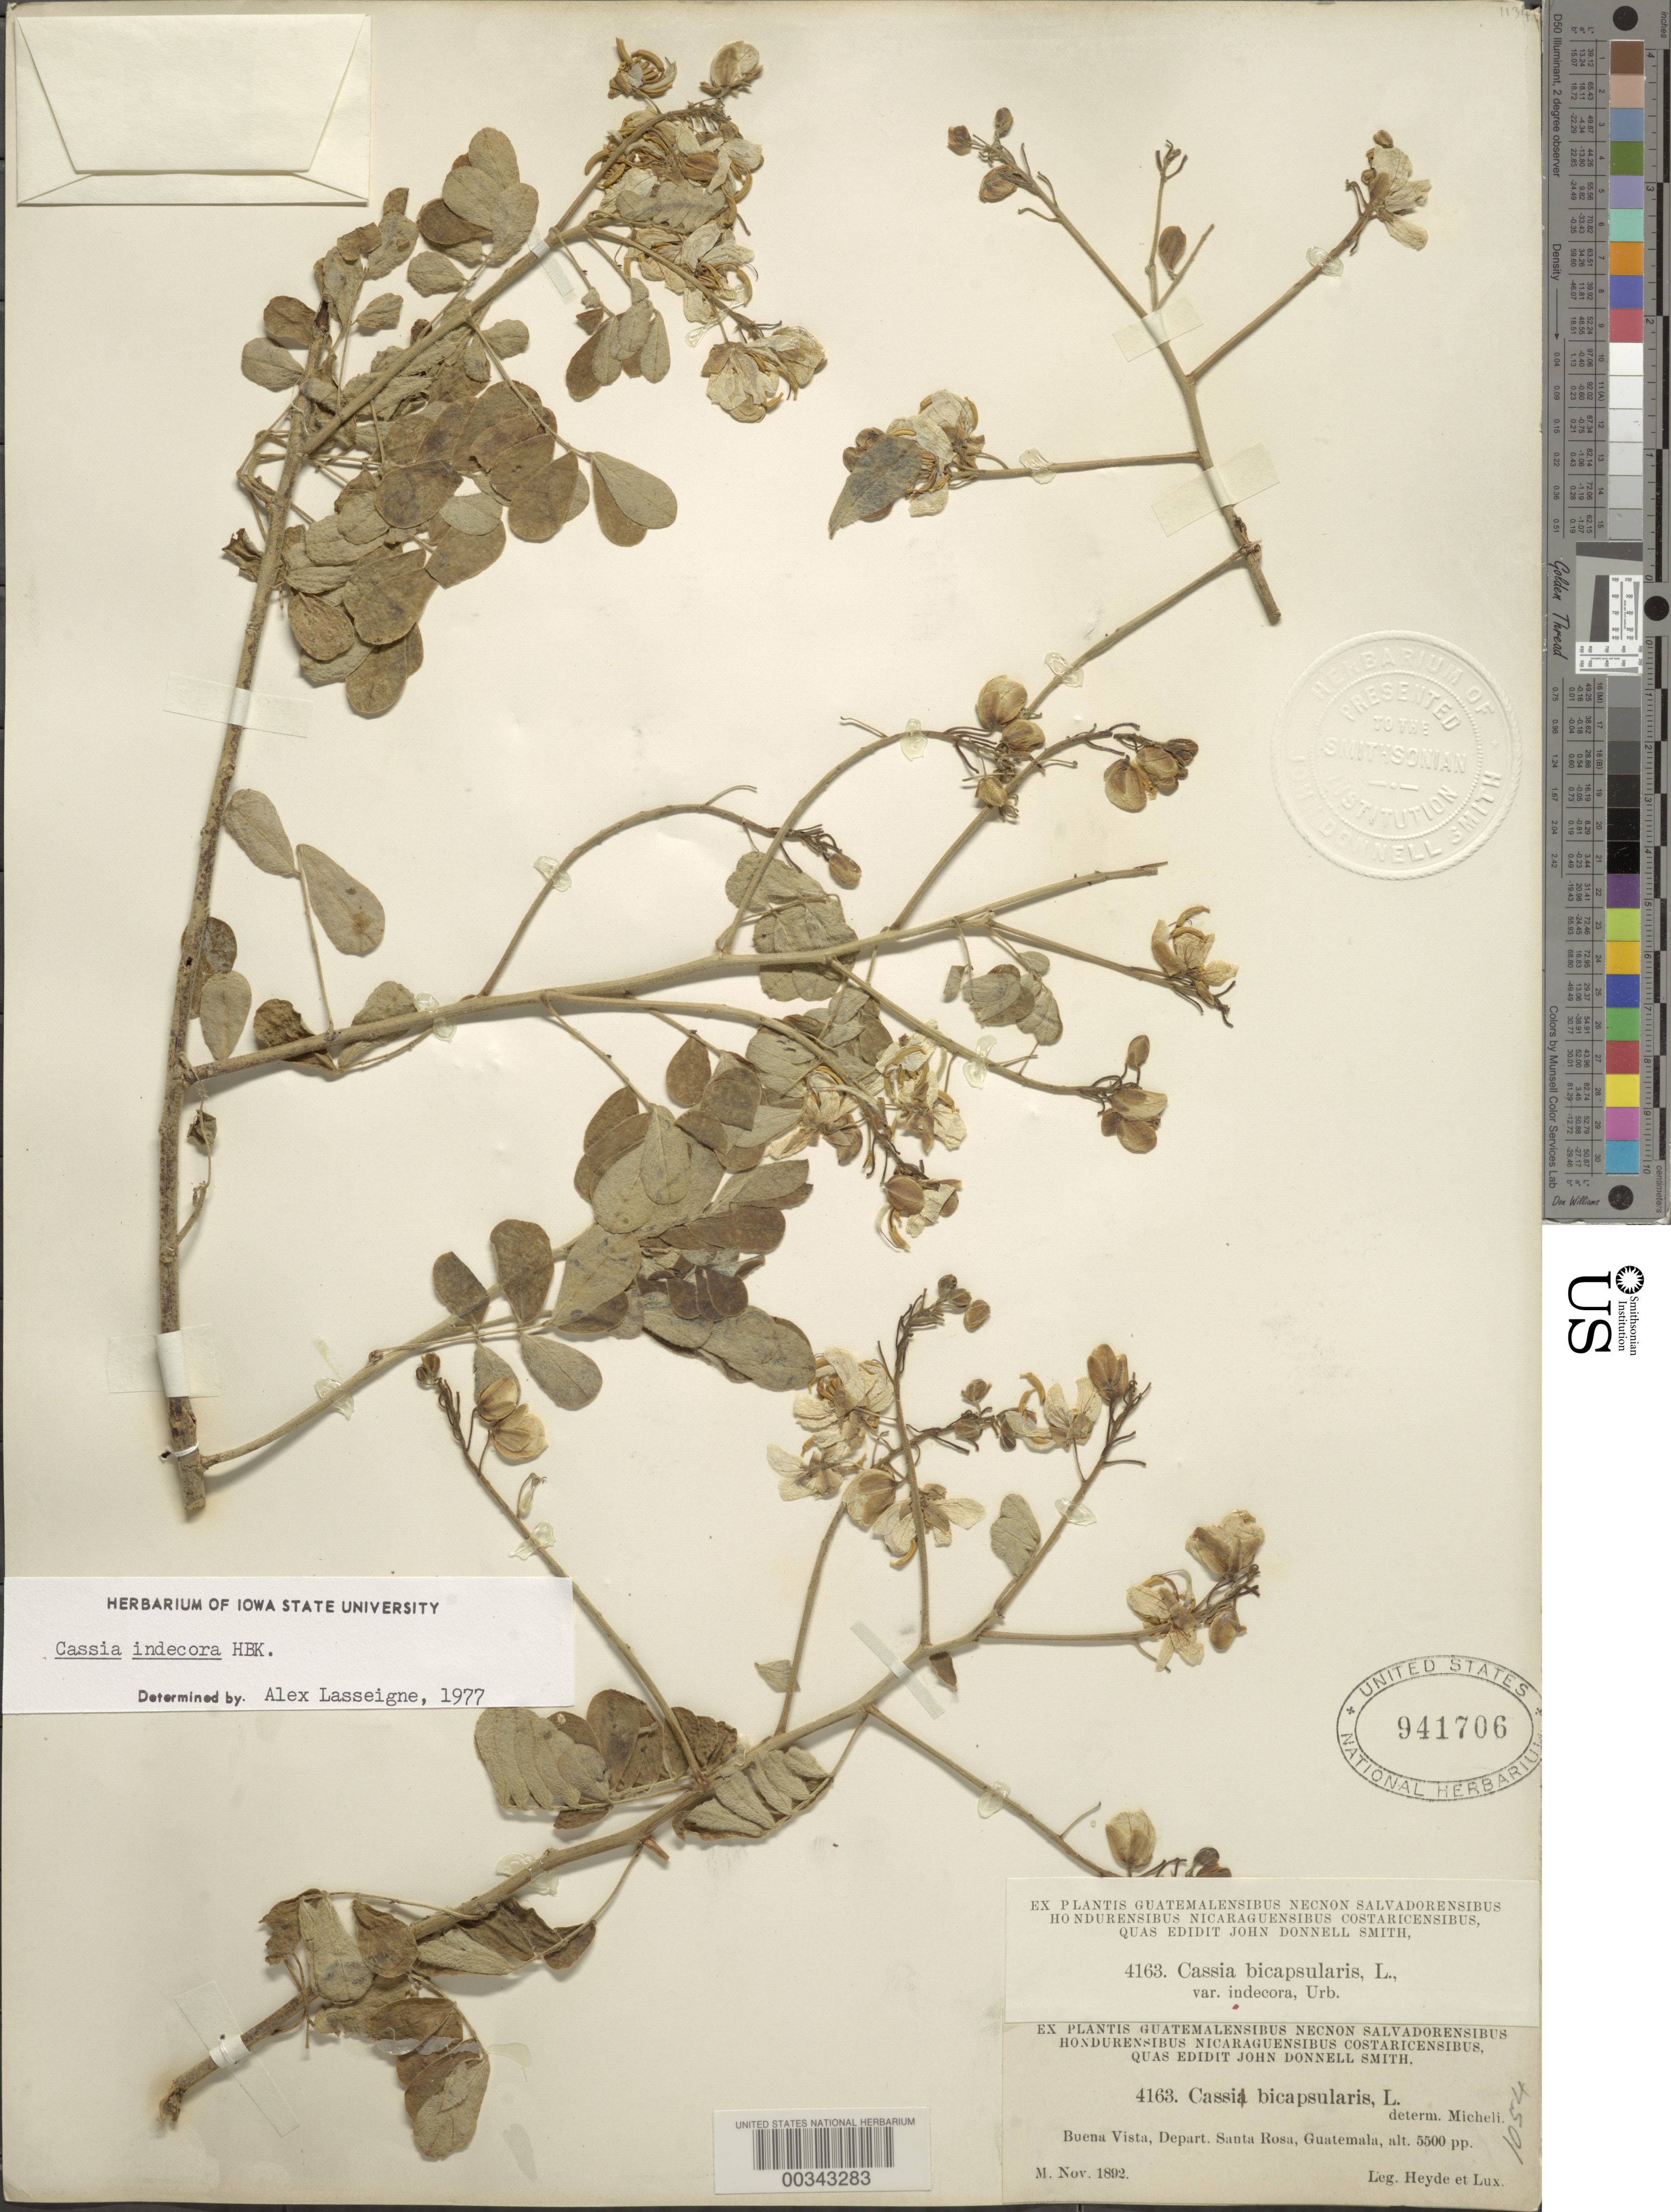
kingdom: Plantae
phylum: Tracheophyta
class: Magnoliopsida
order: Fabales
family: Fabaceae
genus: Senna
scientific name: Senna pendula var. advena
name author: (Vogel) H.S. Irwin & Barneby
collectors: E. T. Heyde & E. Lux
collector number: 4163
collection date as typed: Nov 1892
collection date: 1892-11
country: Guatemala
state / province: Santa Rosa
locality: Buena Vista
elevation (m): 1676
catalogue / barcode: US 941706